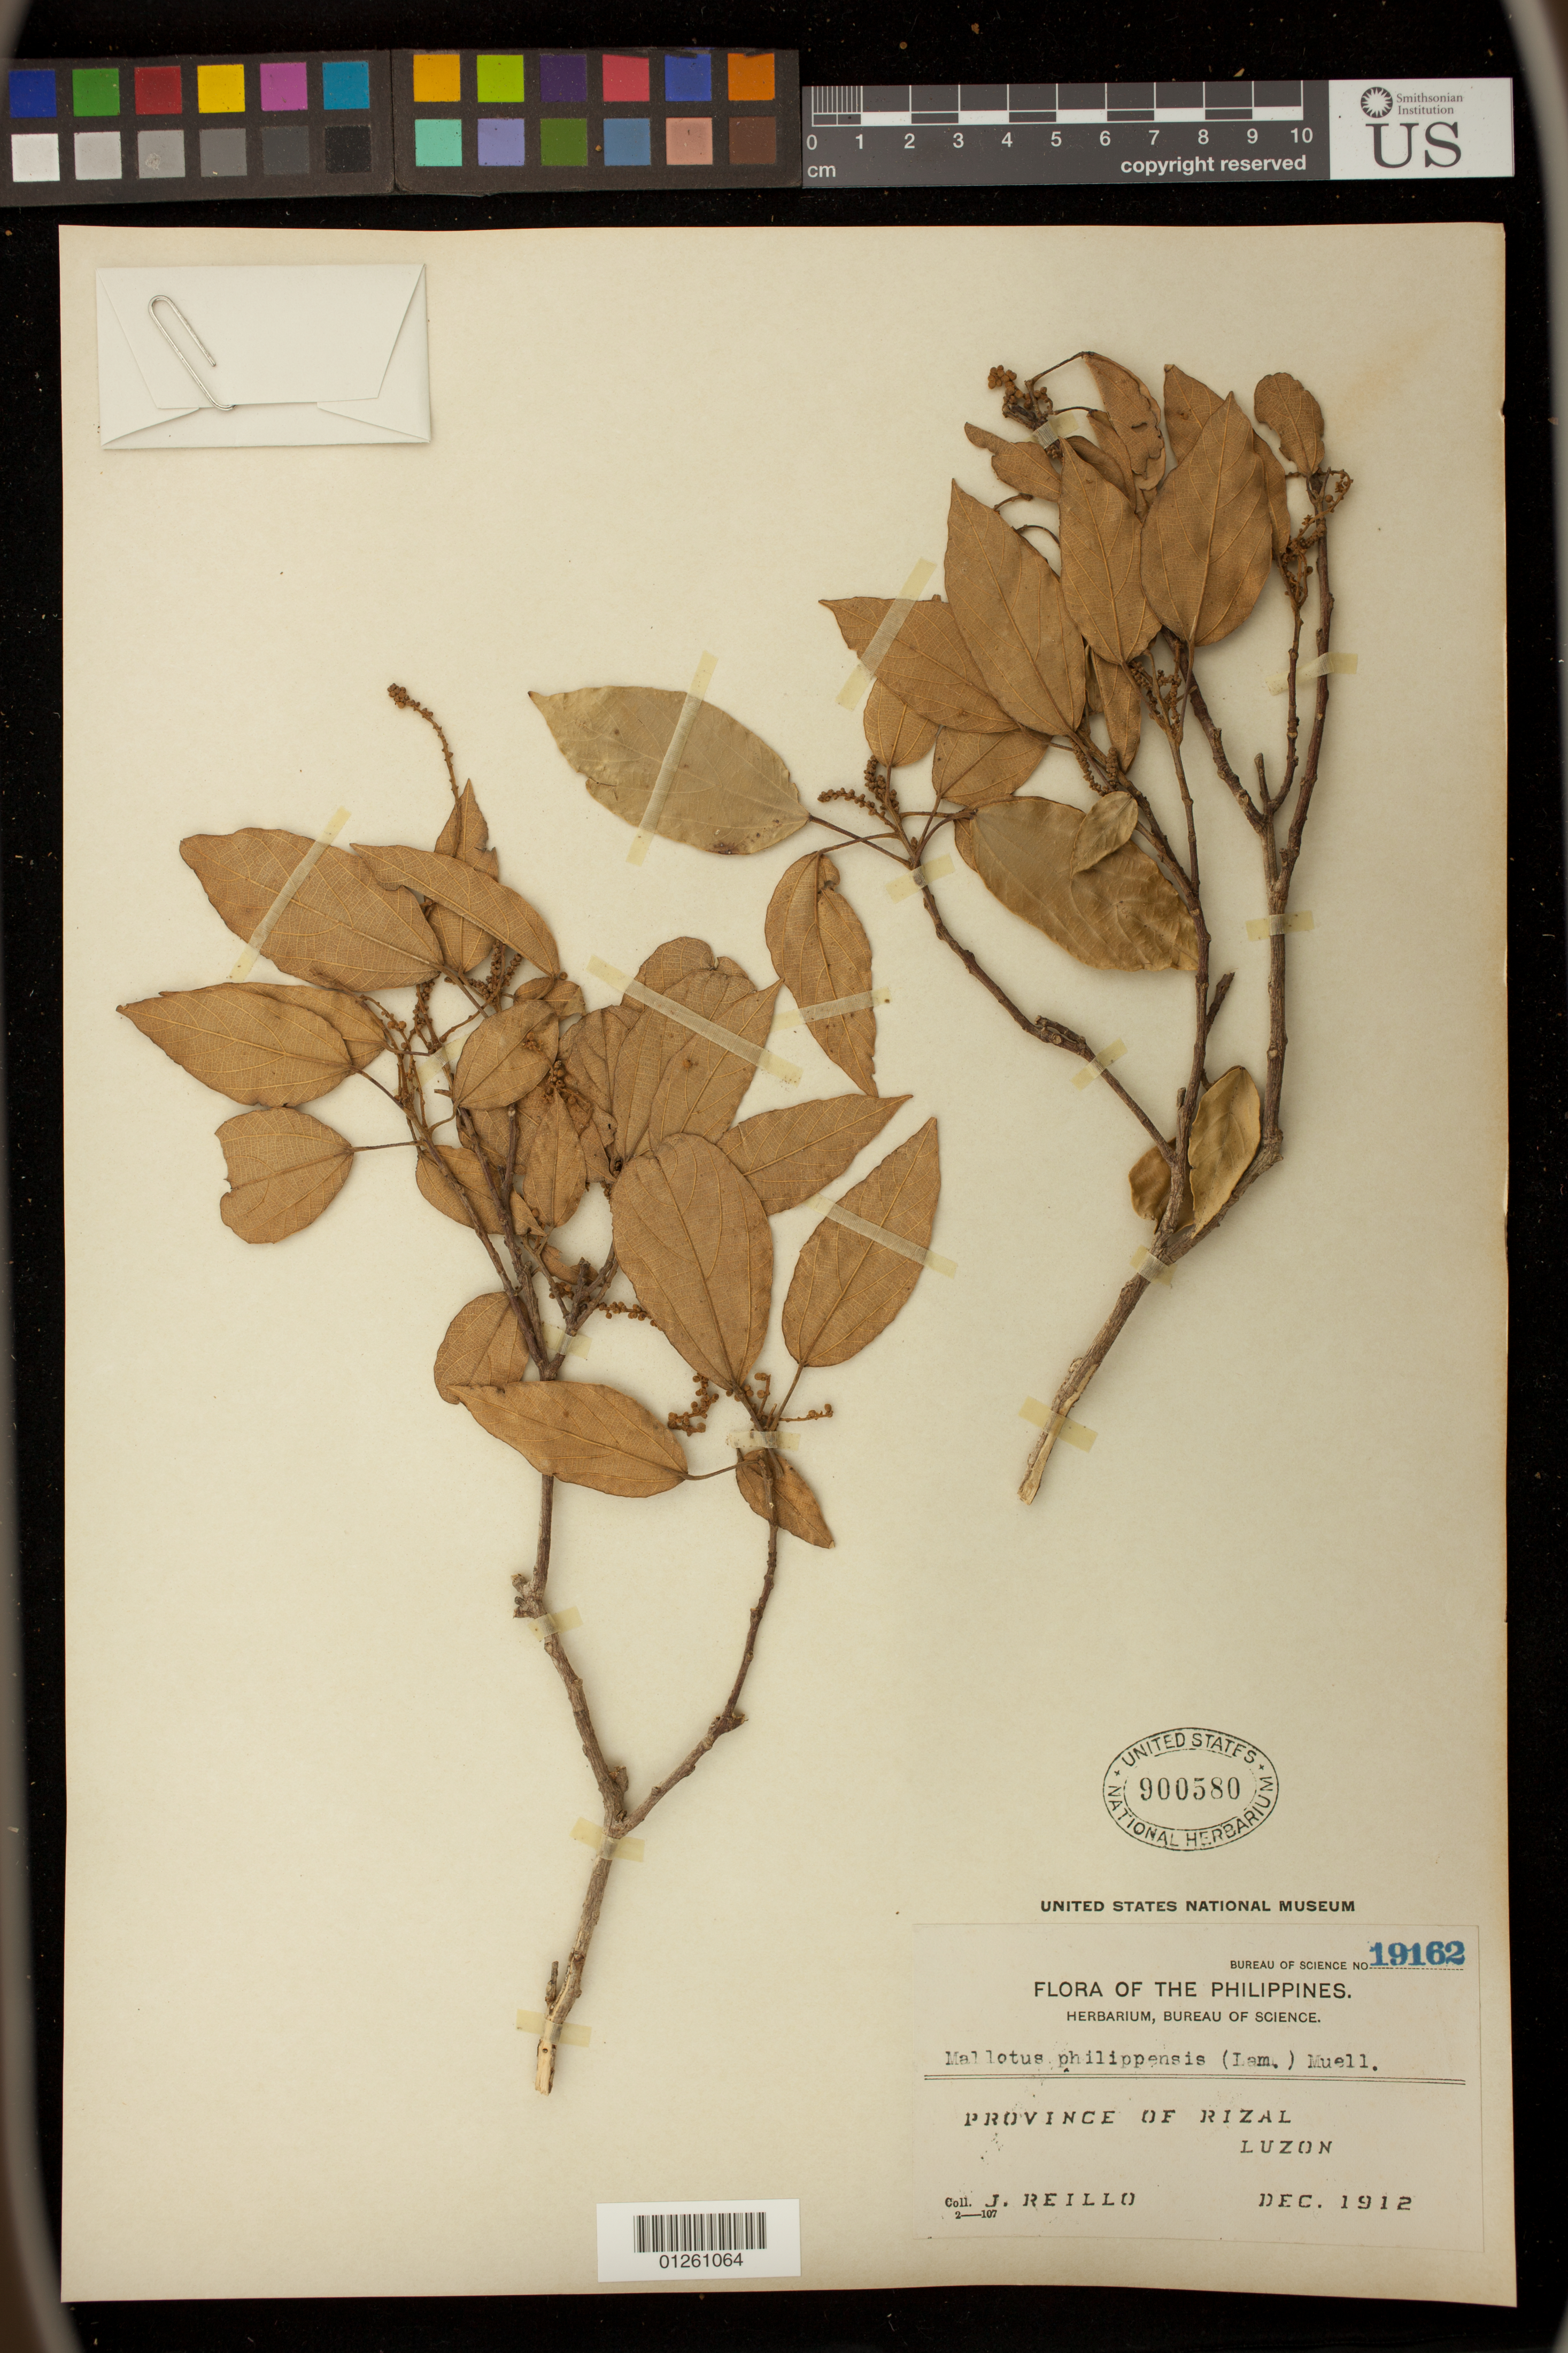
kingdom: Plantae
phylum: Tracheophyta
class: Magnoliopsida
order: Malpighiales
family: Euphorbiaceae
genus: Mallotus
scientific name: Mallotus philippensis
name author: (Lam.) Müll. Arg.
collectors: J. Reillo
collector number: Bureau of Science No. 19162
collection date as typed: Dec 1912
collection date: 1912-12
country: Philippines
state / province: Calabarzon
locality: Province of Rizal, Luzon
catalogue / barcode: US 900580